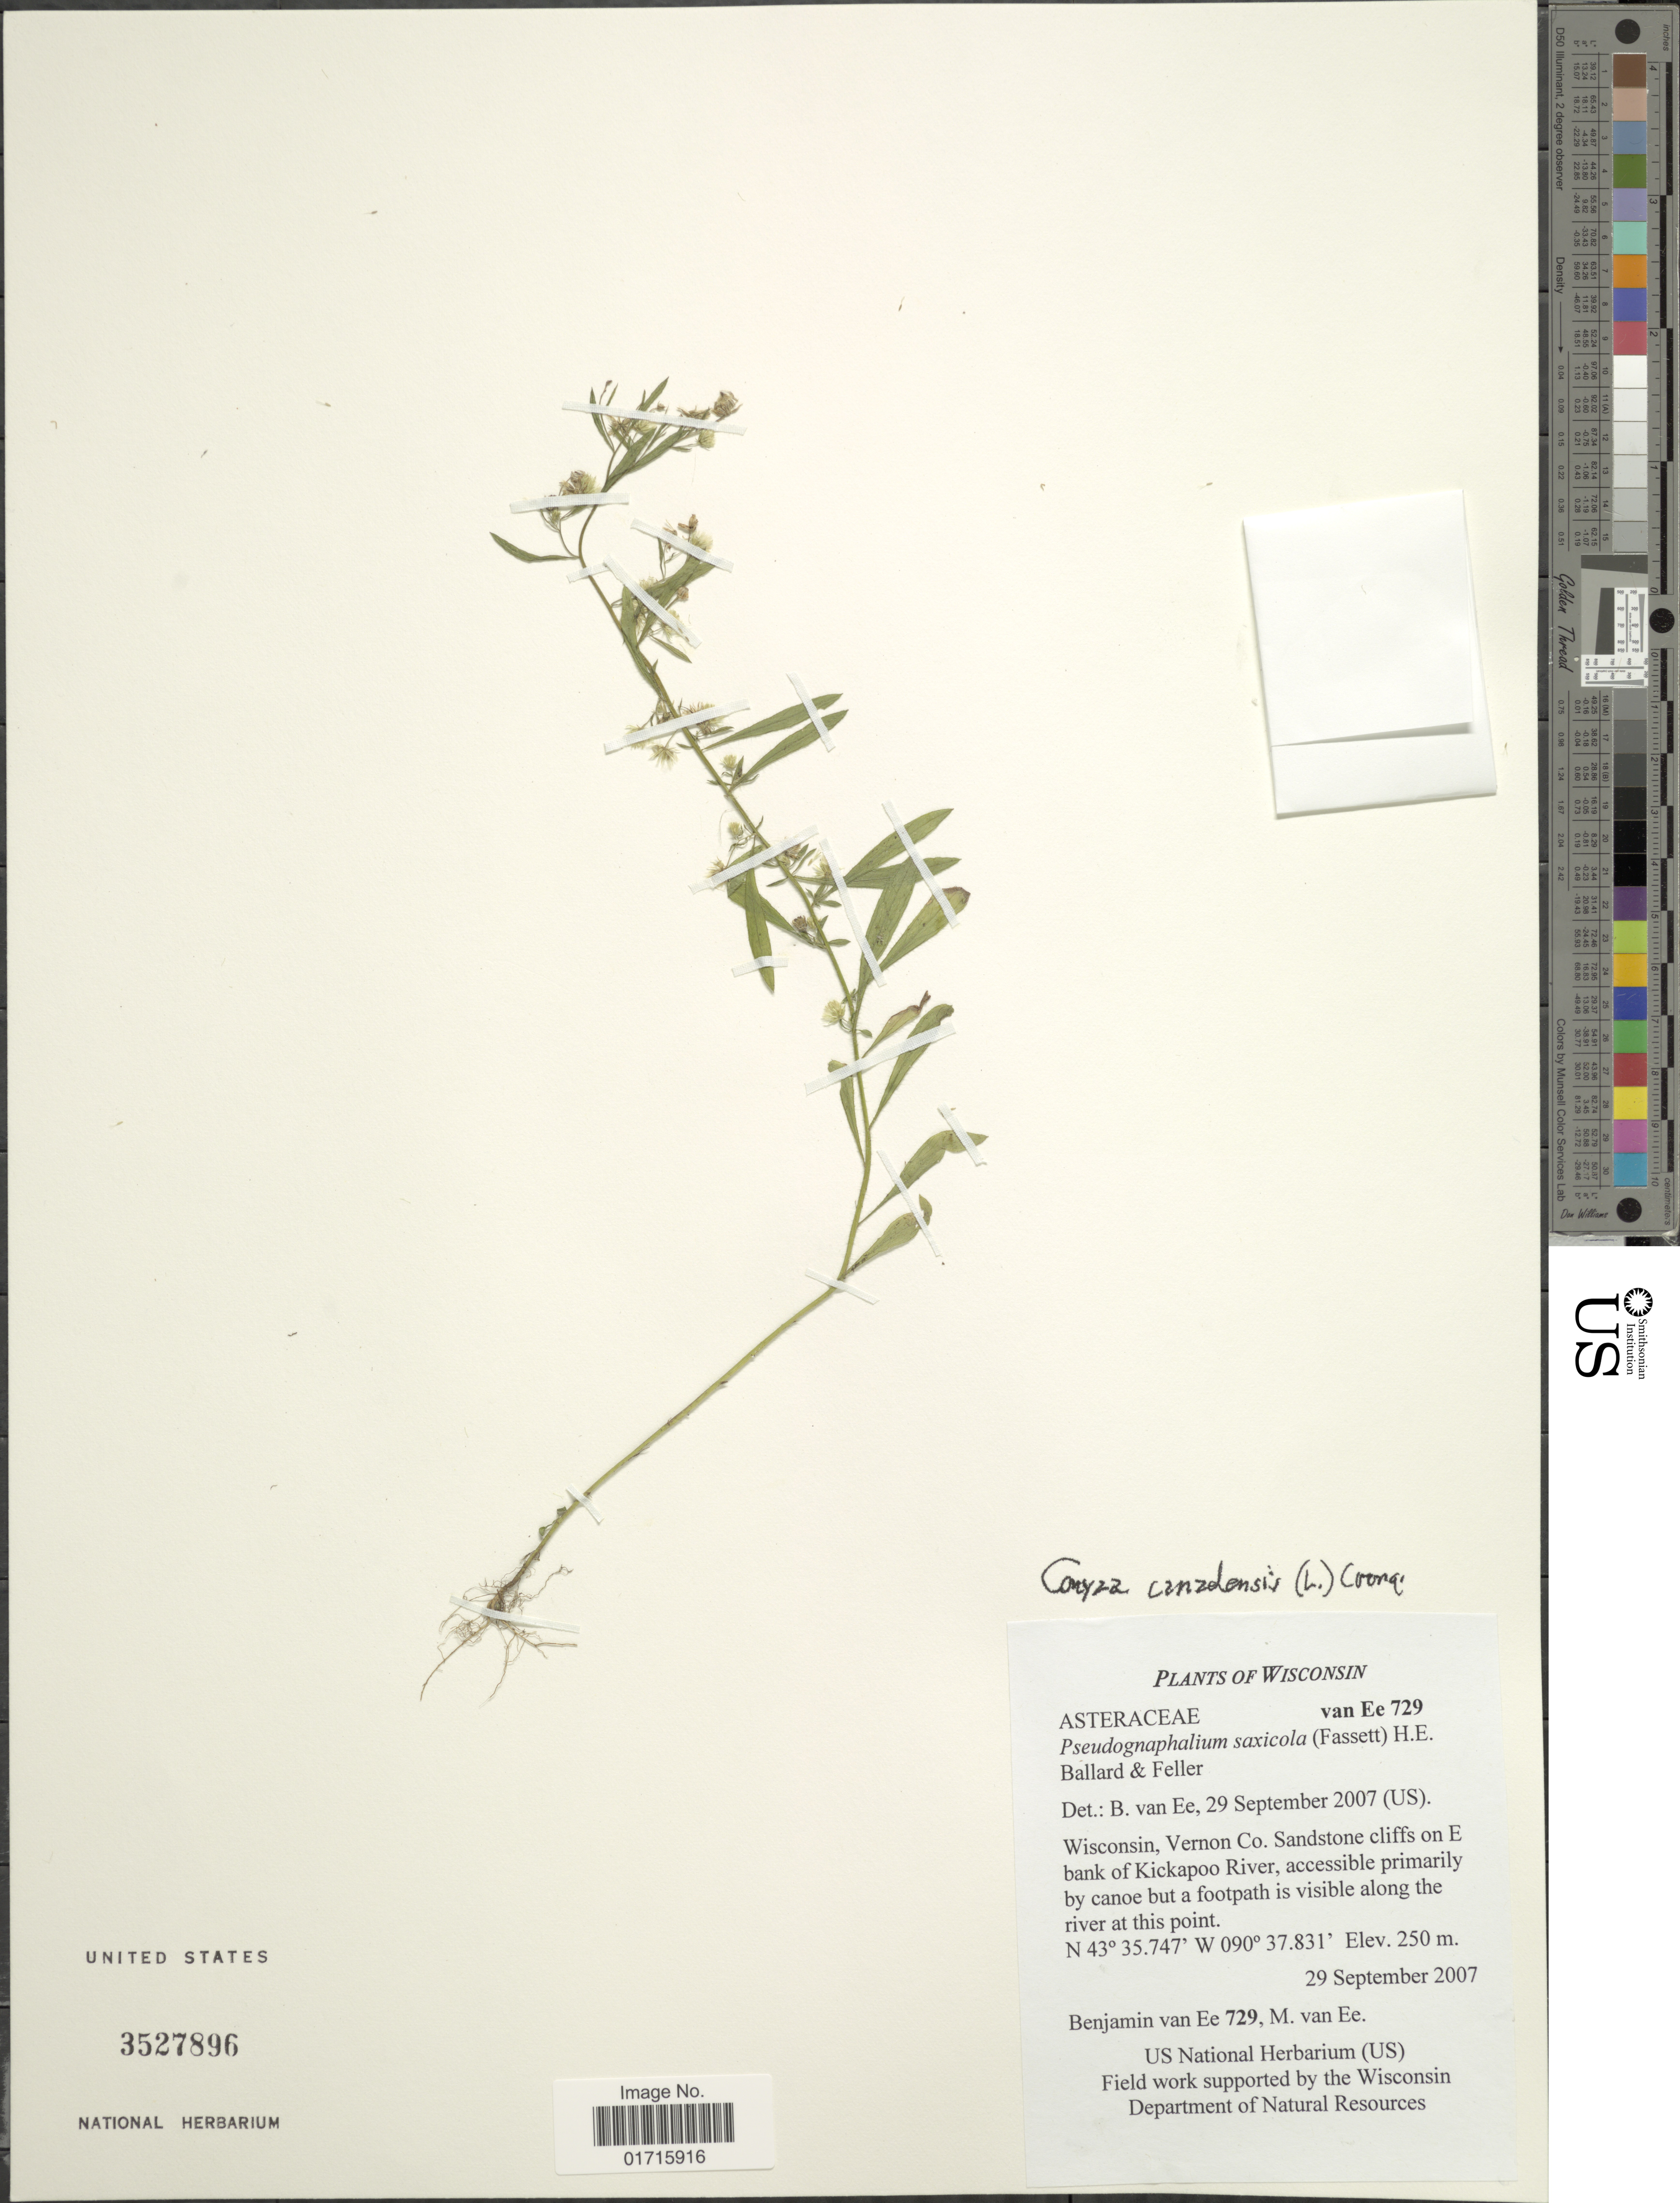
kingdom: Plantae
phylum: Tracheophyta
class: Magnoliopsida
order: Asterales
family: Asteraceae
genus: Conyza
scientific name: Conyza canadensis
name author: (L.) Cronq.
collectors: B. van Ee & M. Van Ee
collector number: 729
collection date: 2007-09-29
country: United States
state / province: Wisconsin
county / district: Vernon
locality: Wisconsin, Vernon Co. Sandstone cliffs on E bank of Kickapoo River, accesible primarily by canoe but a footpath is visible along the river at this point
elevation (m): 250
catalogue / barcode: US 3527896